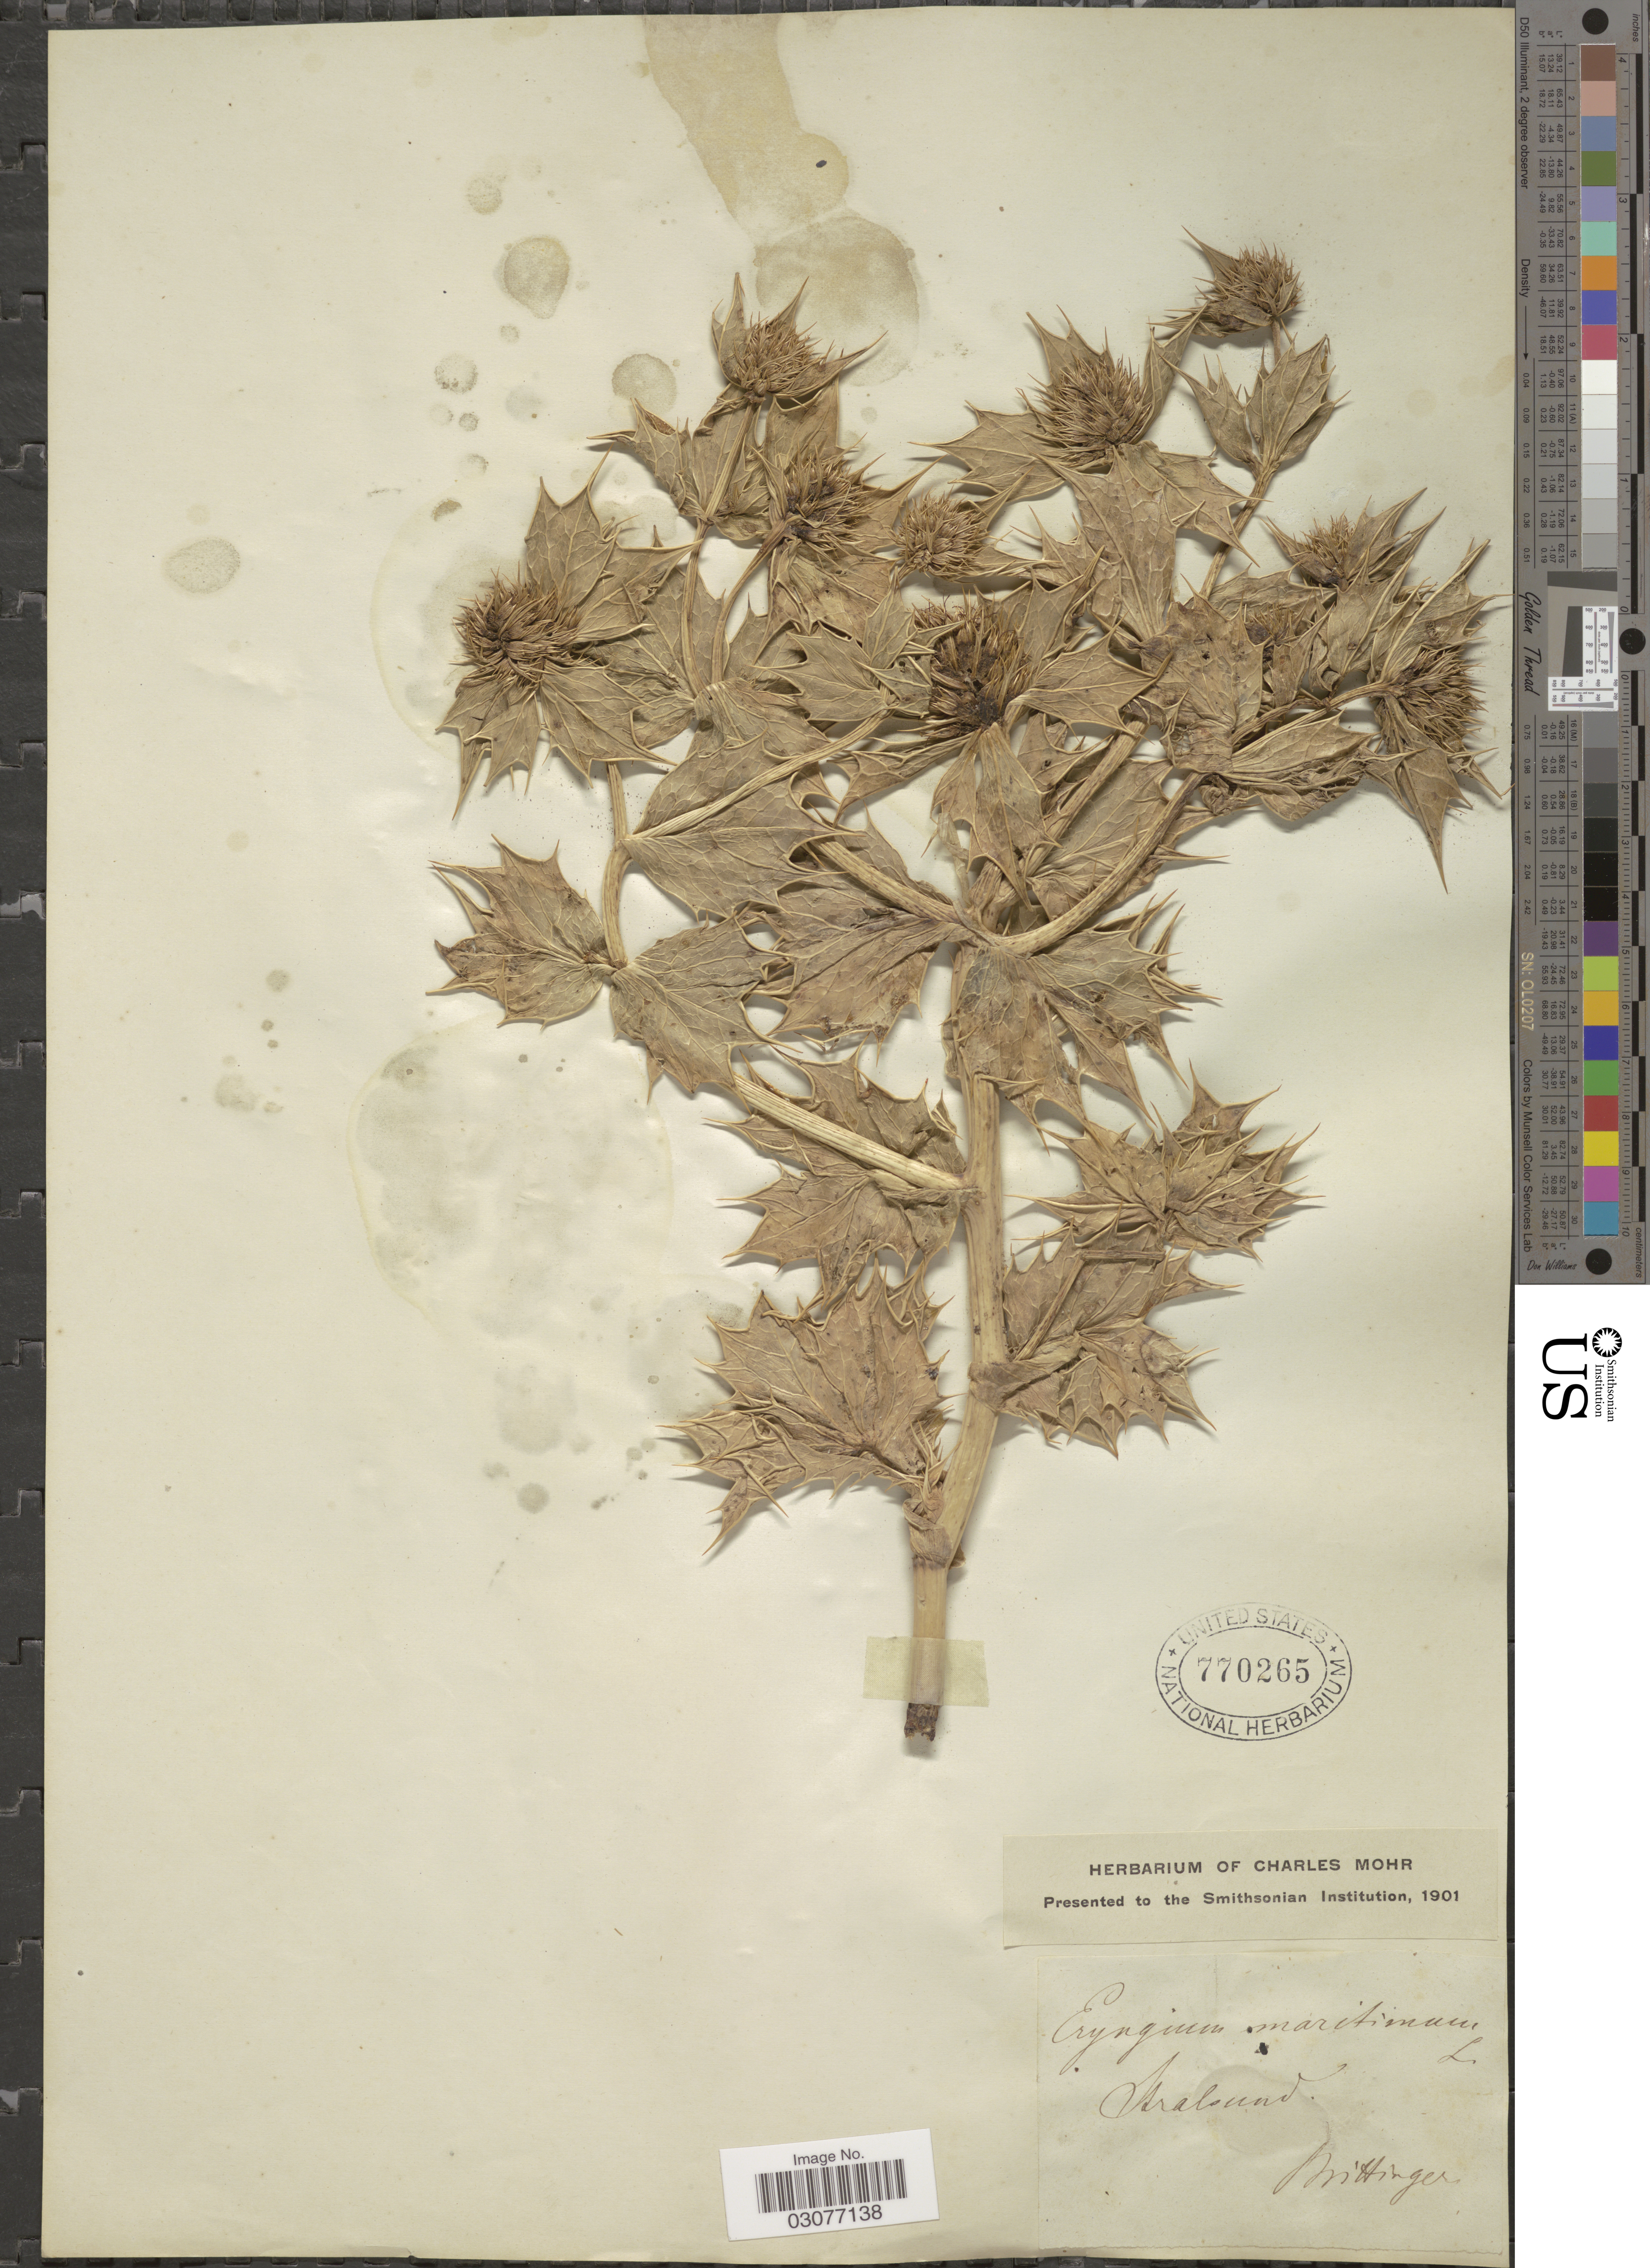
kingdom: Plantae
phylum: Tracheophyta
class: Magnoliopsida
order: Apiales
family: Apiaceae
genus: Eryngium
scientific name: Eryngium maritimum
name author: L.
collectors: Brittinger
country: Germany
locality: Stralsund.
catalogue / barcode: US 770265